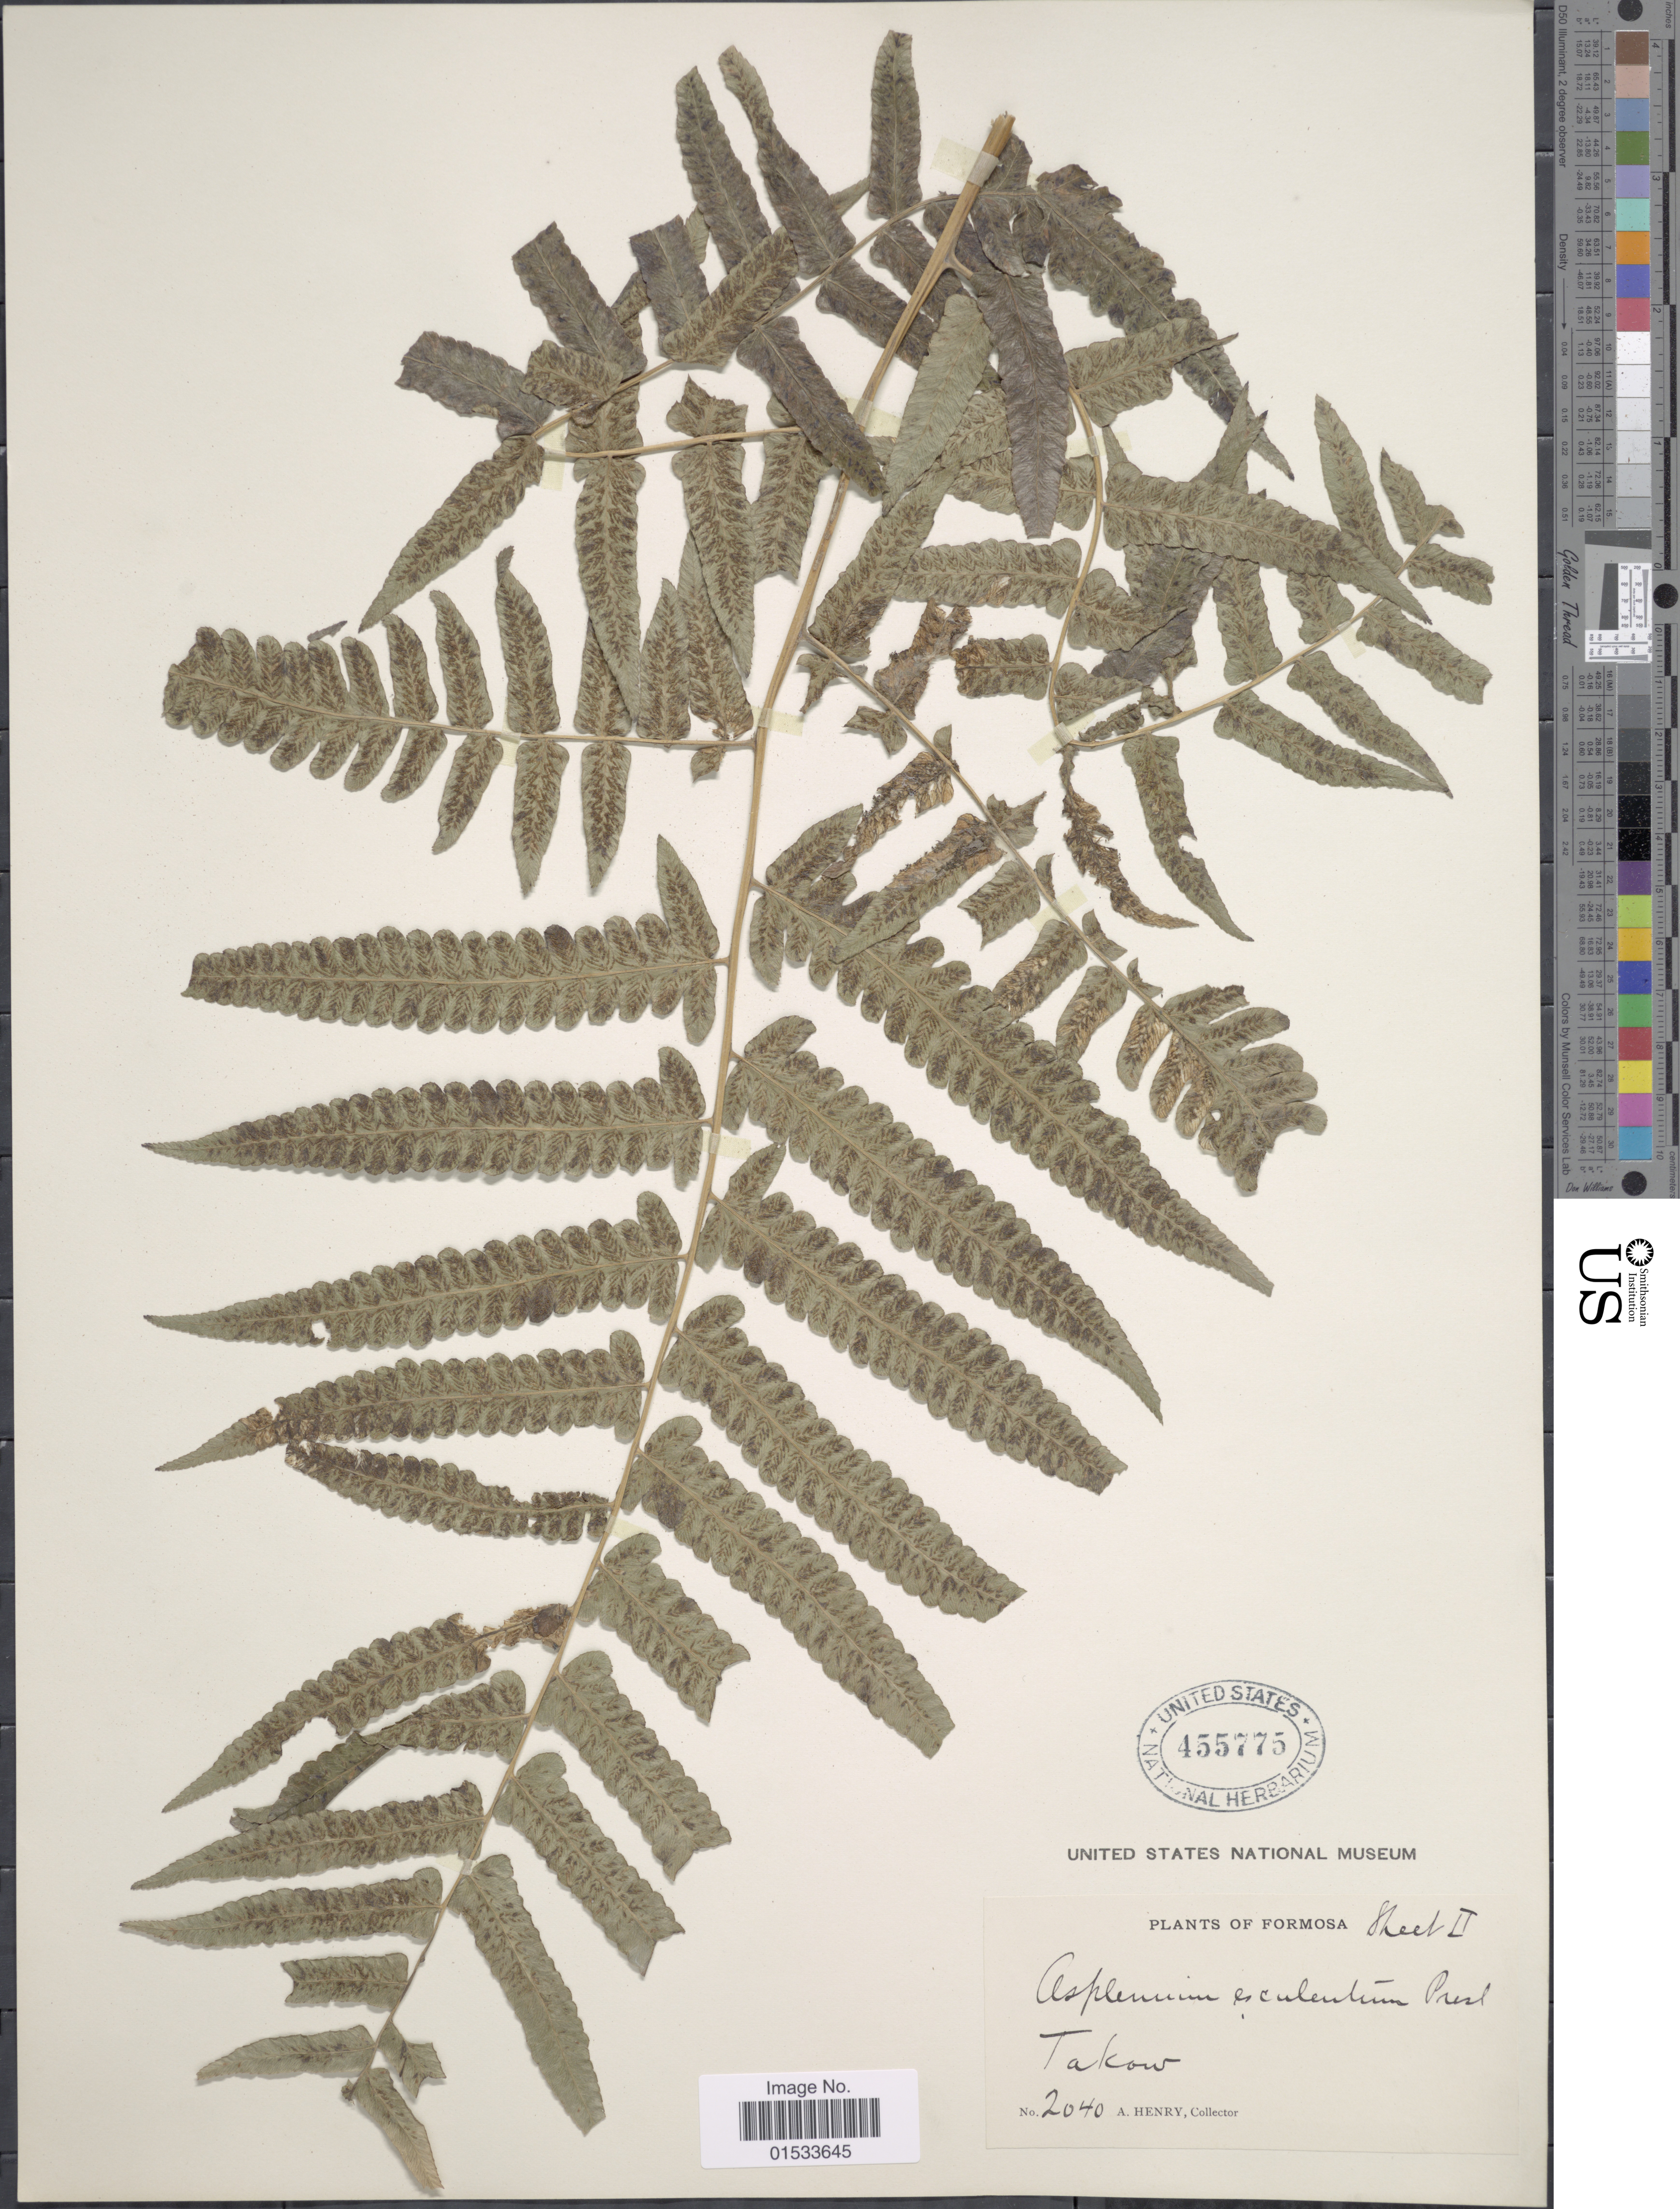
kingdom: Plantae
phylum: Tracheophyta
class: Polypodiopsida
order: Polypodiales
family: Athyriaceae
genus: Diplazium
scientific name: Diplazium esculentum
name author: (Retz.) Sw.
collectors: A. Henry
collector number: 2040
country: Taiwan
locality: Takow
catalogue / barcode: US 455775